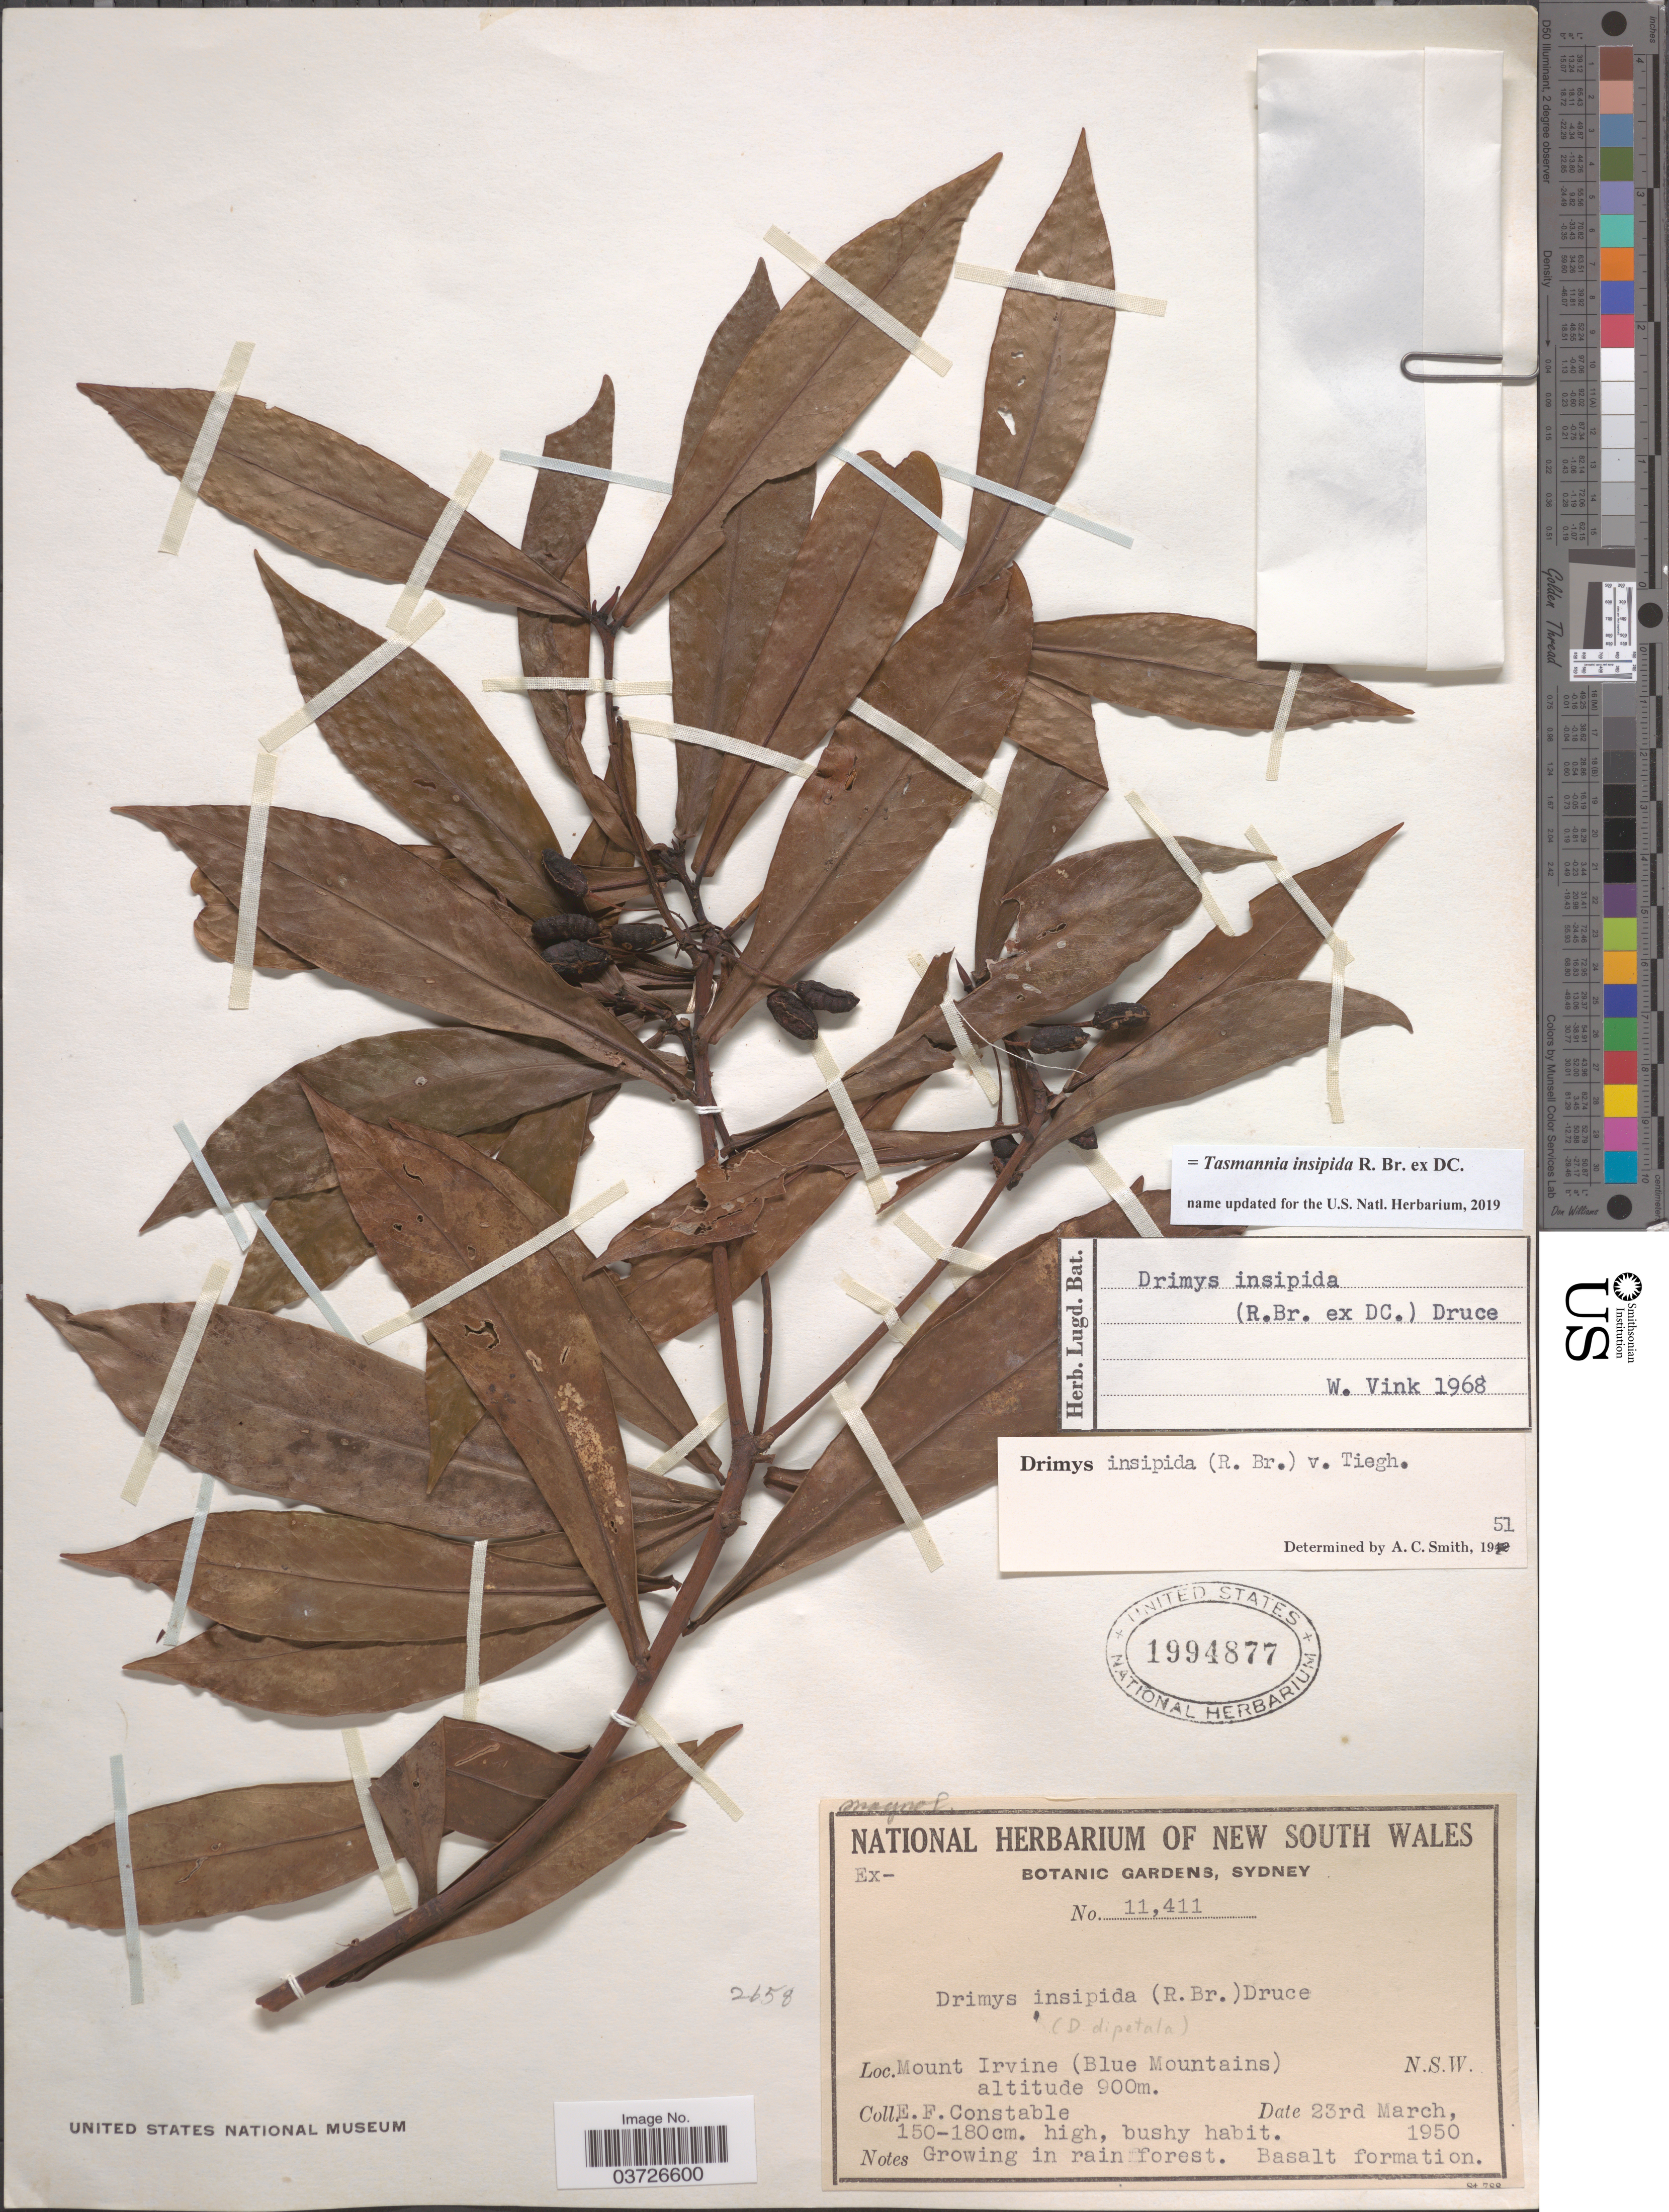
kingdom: Plantae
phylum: Tracheophyta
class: Magnoliopsida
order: Canellales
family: Winteraceae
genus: Tasmannia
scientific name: Tasmannia insipida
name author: R. Br. ex DC.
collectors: E. F. Constable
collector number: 11411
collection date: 1950-03-23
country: Australia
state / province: New South Wales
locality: Mount Irvine (Blue Mountains).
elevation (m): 900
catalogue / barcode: US 1994877